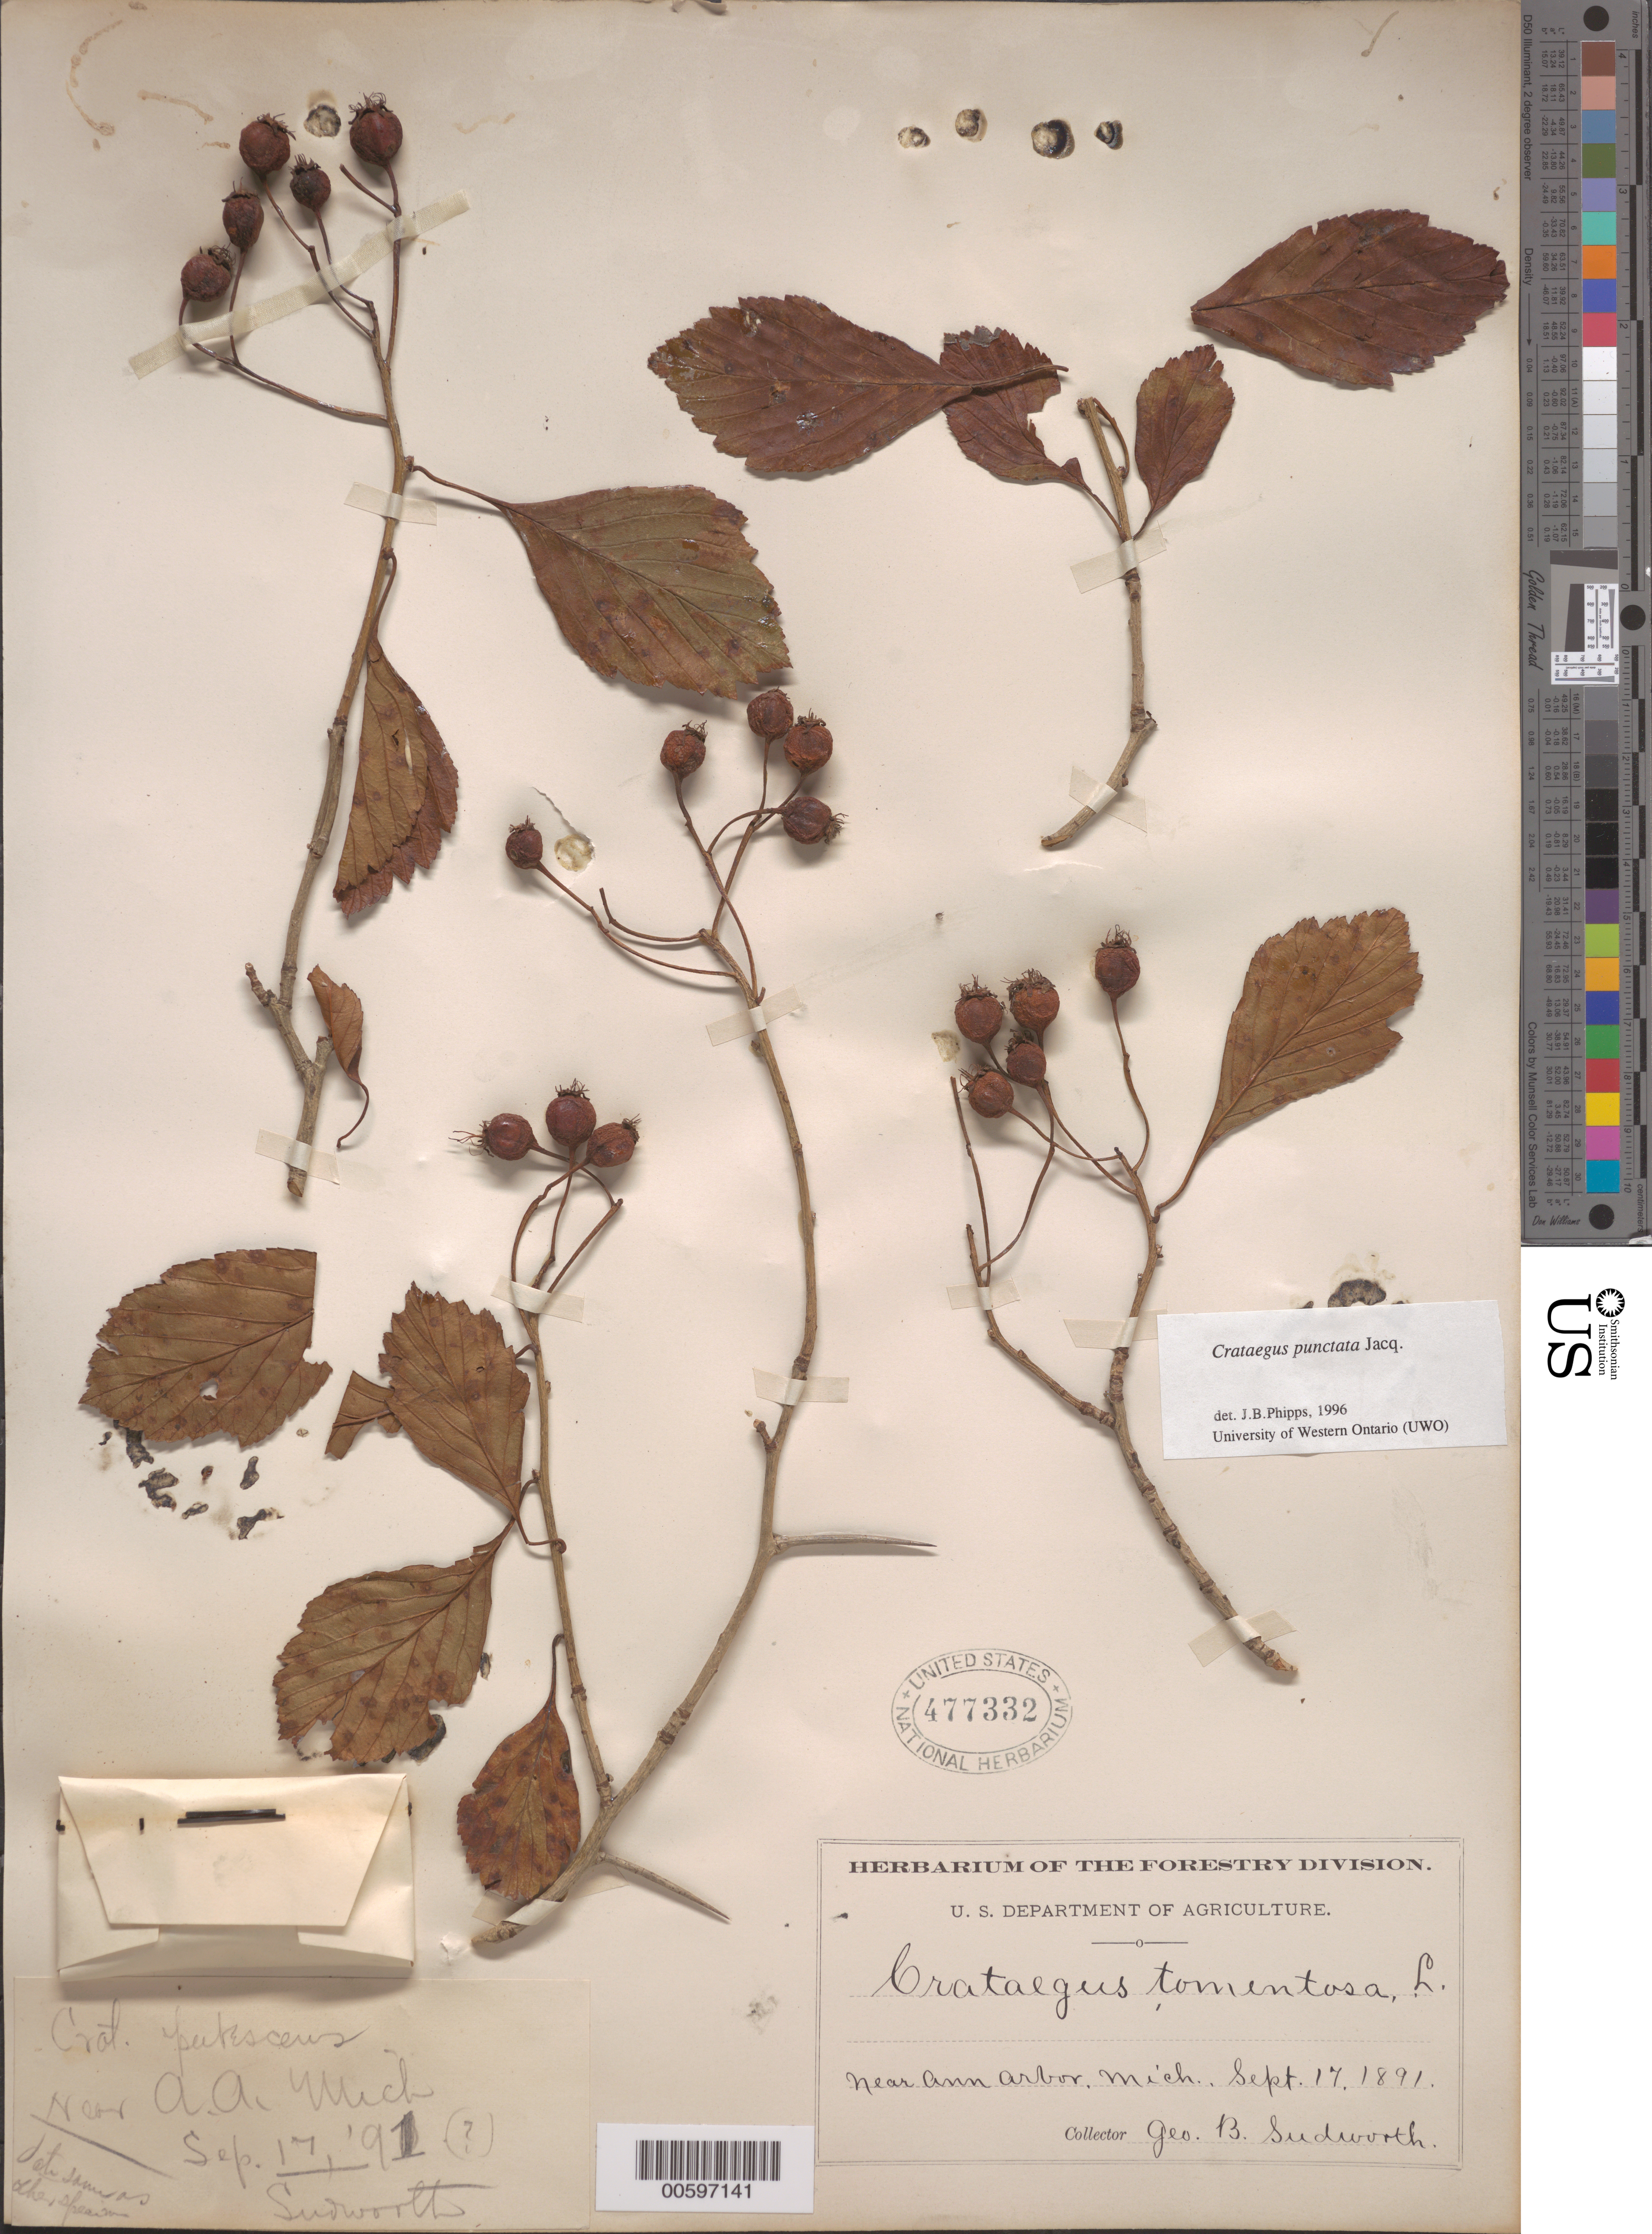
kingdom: Plantae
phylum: Tracheophyta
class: Magnoliopsida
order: Rosales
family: Rosaceae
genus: Crataegus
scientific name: Crataegus punctata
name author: Jacq.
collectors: G. B. Sudworth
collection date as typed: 17 Sep 1891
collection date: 1891-09-17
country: United States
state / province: Michigan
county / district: Washtenaw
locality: Ann Arbor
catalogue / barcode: US 477332